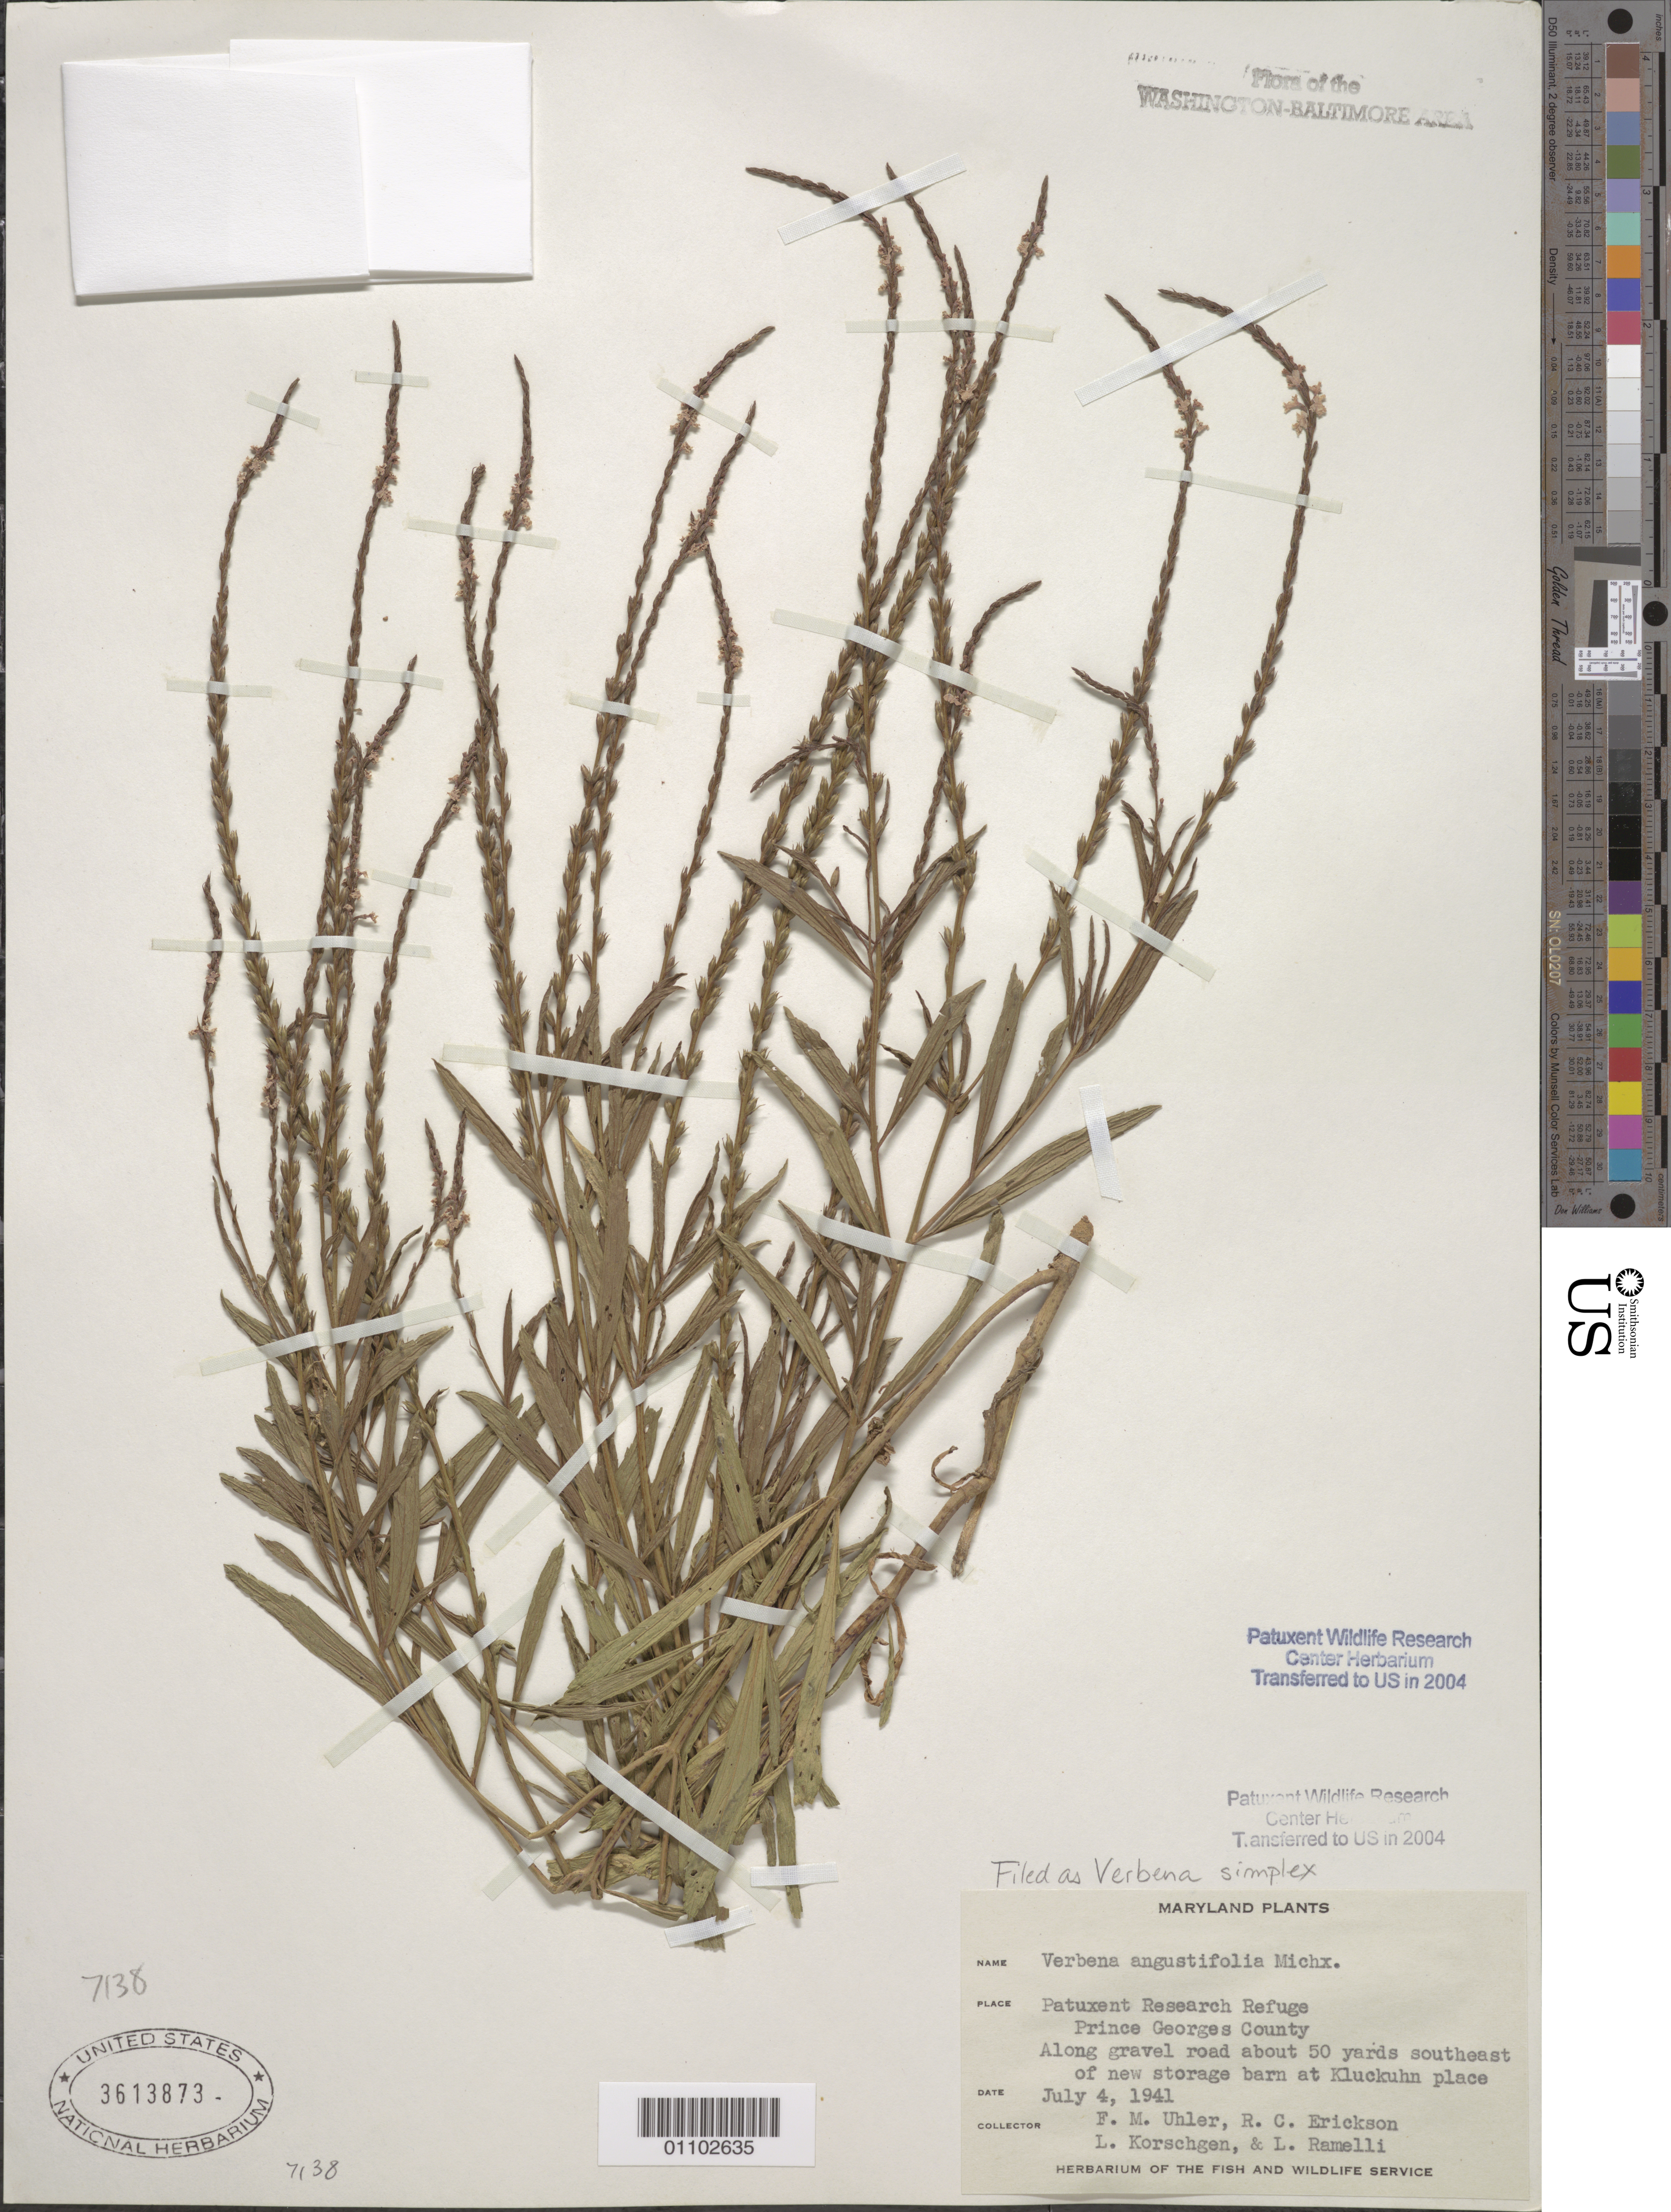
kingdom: Plantae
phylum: Tracheophyta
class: Magnoliopsida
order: Lamiales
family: Verbenaceae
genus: Verbena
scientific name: Verbena simplex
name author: F. Lehm.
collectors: F. M. Uhler, R. Erickson, L. Korschgen & L. Ramelli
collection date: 1941-07-04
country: United States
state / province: Maryland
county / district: Prince George's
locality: Patuxent Research Refuge, 50 yards southeast of new storage barn at Kluckuhn place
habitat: Along gravel road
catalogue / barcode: US 3613873